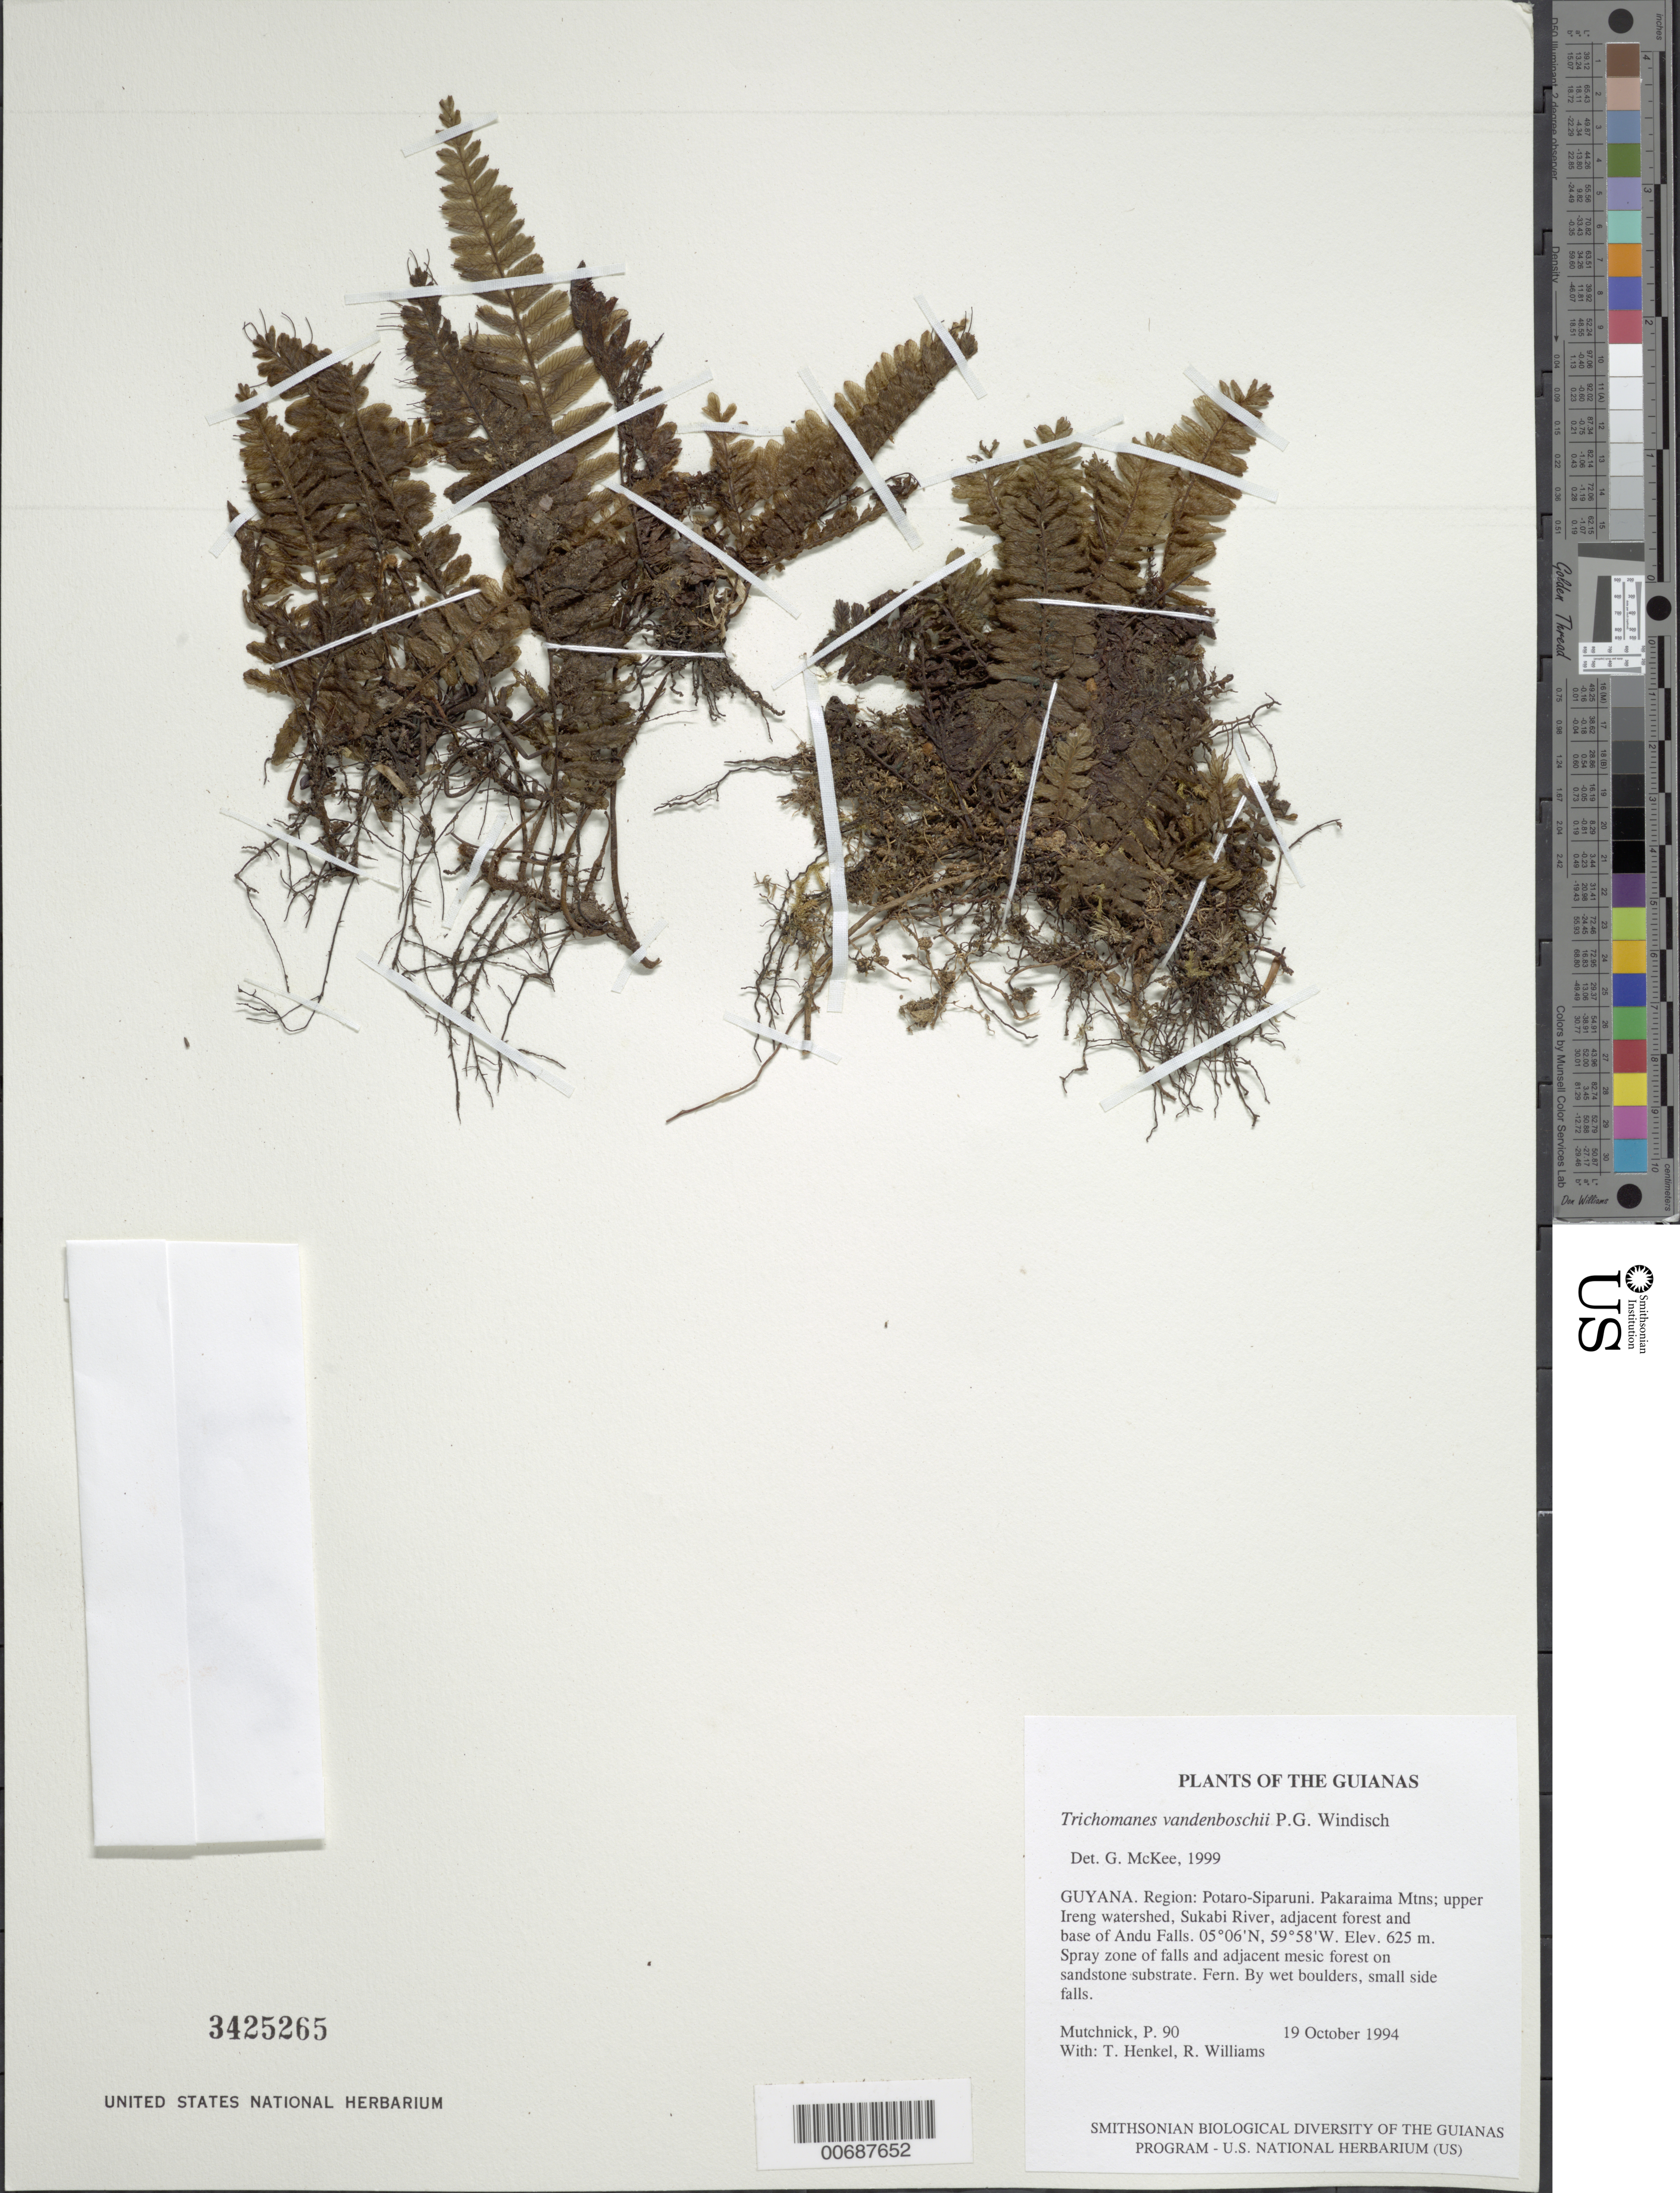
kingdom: Plantae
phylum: Tracheophyta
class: Polypodiopsida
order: Hymenophyllales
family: Hymenophyllaceae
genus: Trichomanes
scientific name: Trichomanes vandenboschii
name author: P.G. Windisch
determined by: McKee, G. S., (US), NMNH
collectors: P. Mutchnick, T. Henkel & R. Williams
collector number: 90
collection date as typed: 19 October 1994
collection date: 1994-10-19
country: Guyana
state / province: Potaro-Siparuni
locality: Pakaraima Mtns; upper Ireng watershed, Sukabi River, adjacent forest and base of Andu Falls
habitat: Spray zone of falls and adjacent mesic forest on sandstone substrate. By wet boulders, small side falls.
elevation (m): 625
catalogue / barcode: US 3425265